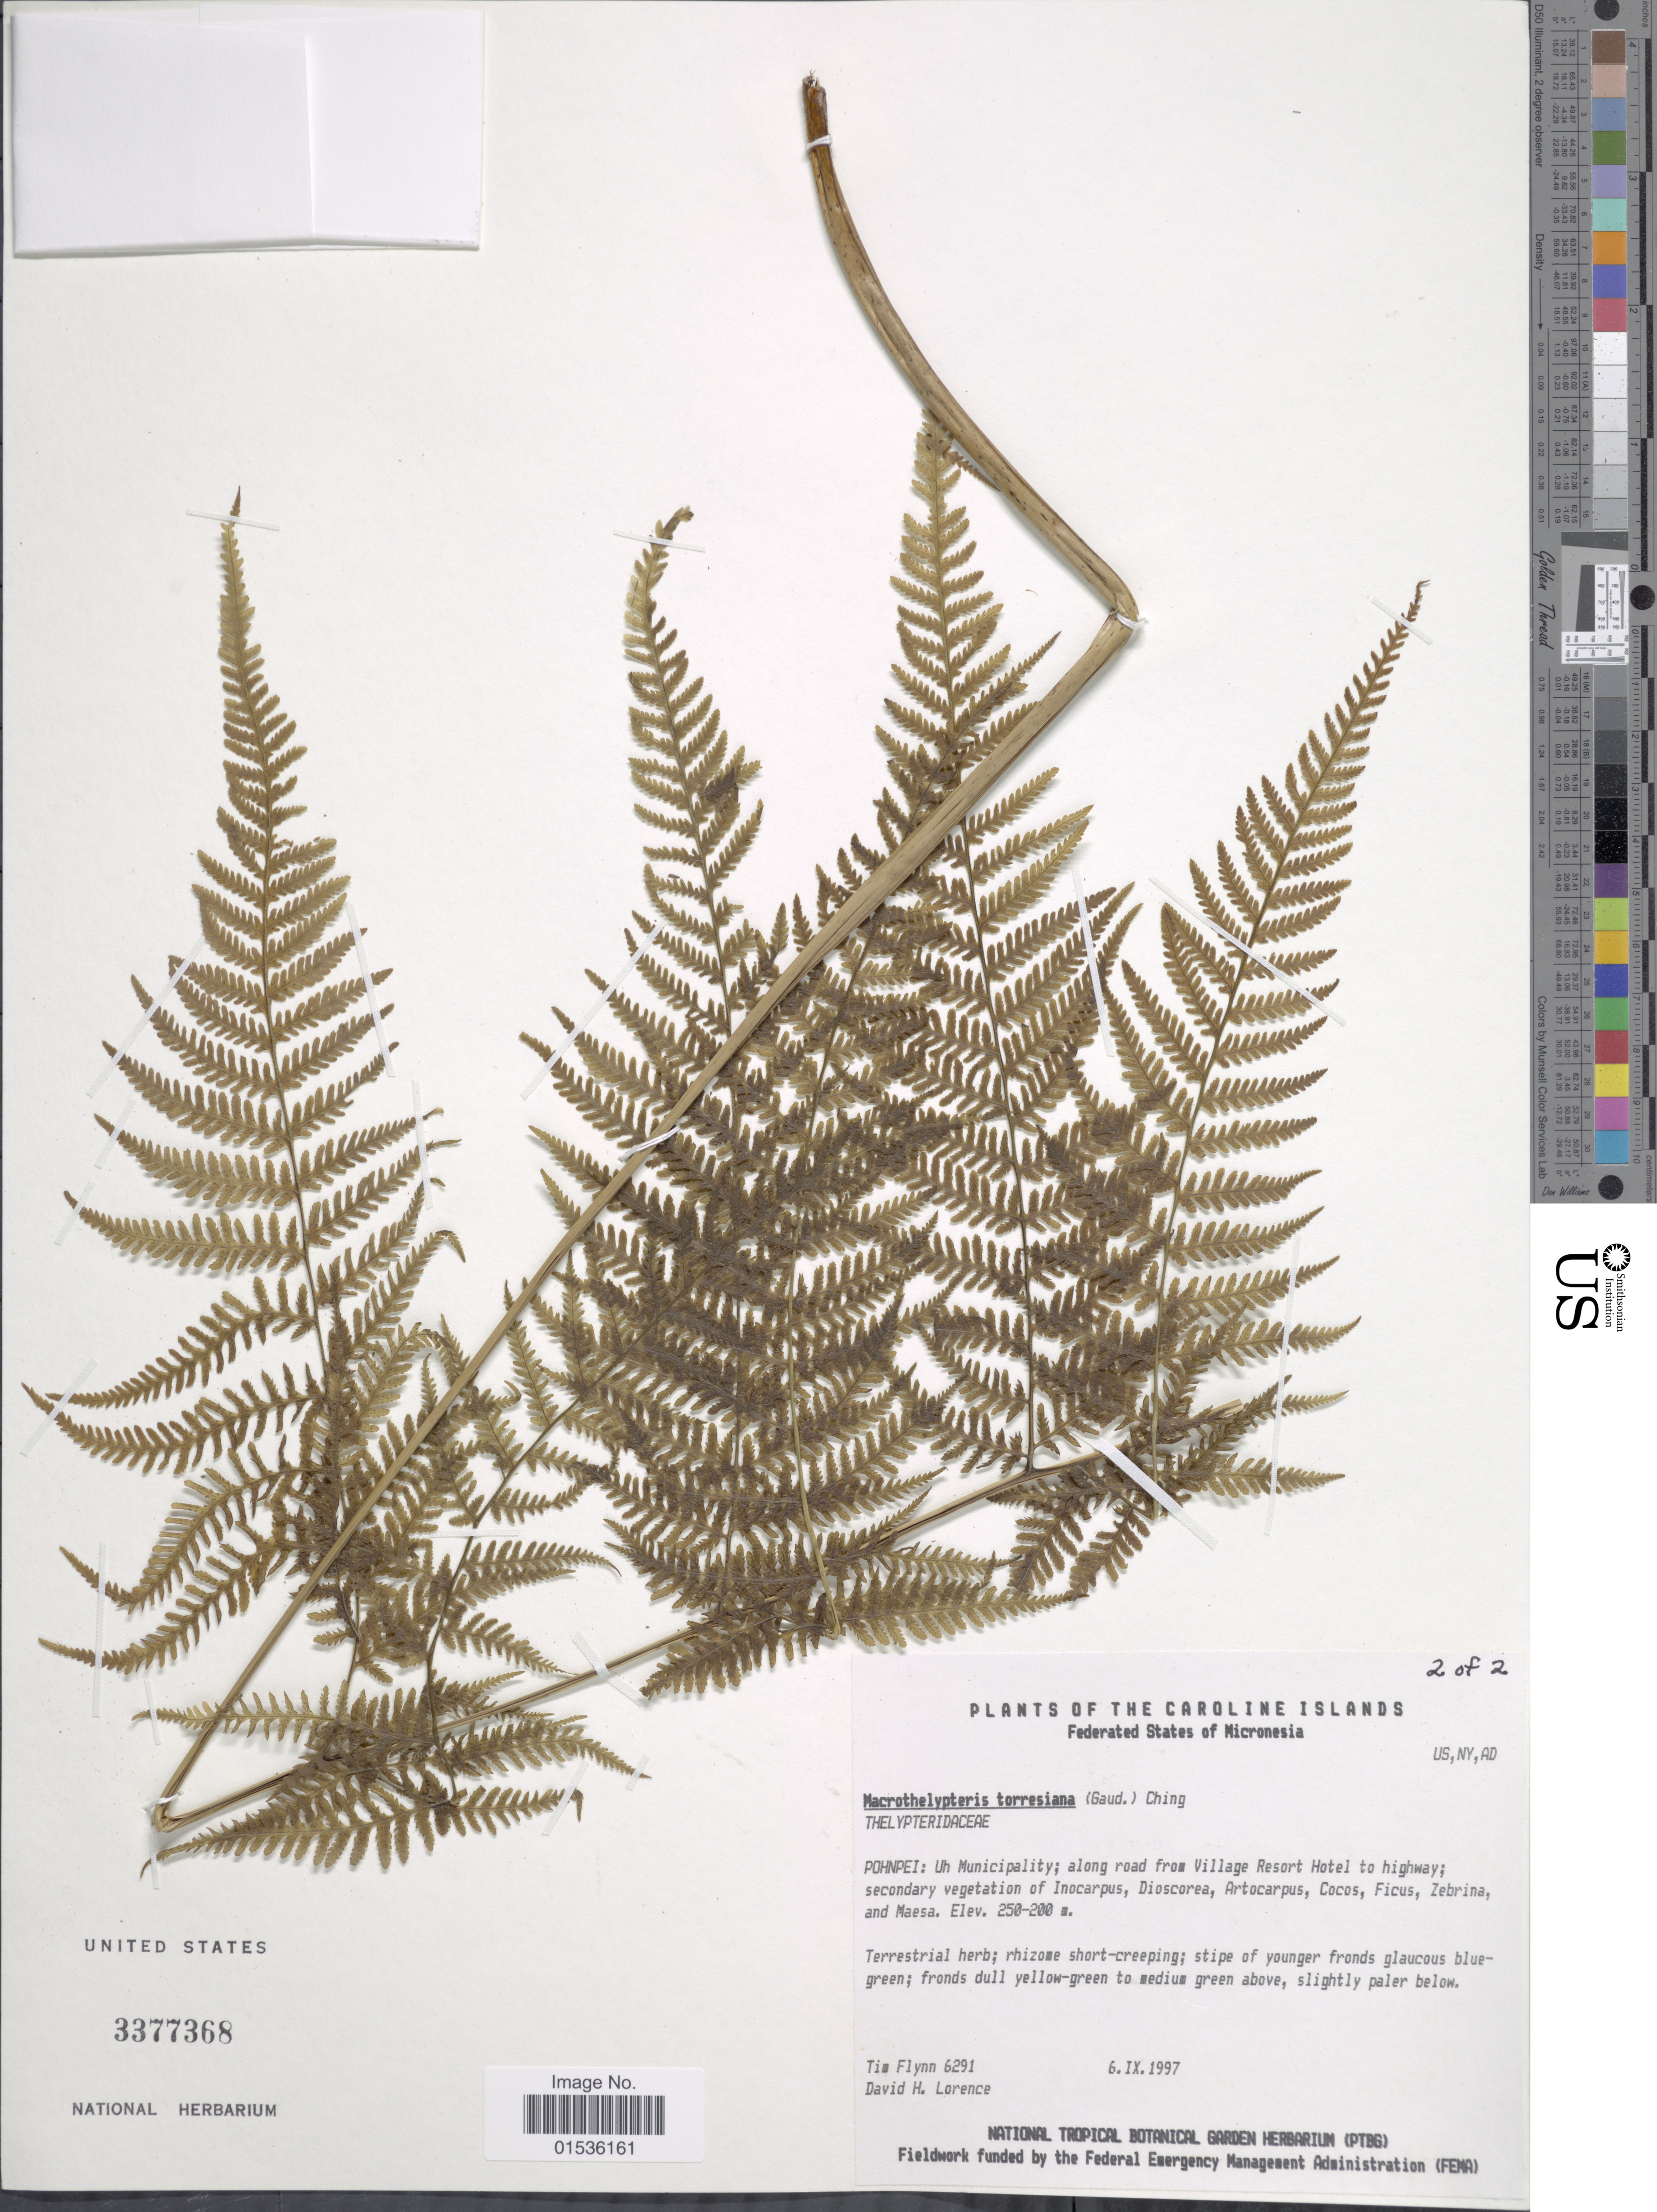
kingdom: Plantae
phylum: Tracheophyta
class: Polypodiopsida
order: Polypodiales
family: Thelypteridaceae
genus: Macrothelypteris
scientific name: Macrothelypteris torresiana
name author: (Gaudich.) Ching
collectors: T. Flynn & D. Lorence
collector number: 6291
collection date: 1997-09-06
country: Micronesia, Federated States of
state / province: Pohnpei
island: Pohnpei [Ponape]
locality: Caroline Islands. Federated States of Micronesia, Pohnpei: Uh Municipality; along road from Village Resort Hotel to Highway.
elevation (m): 200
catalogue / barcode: US 3377368